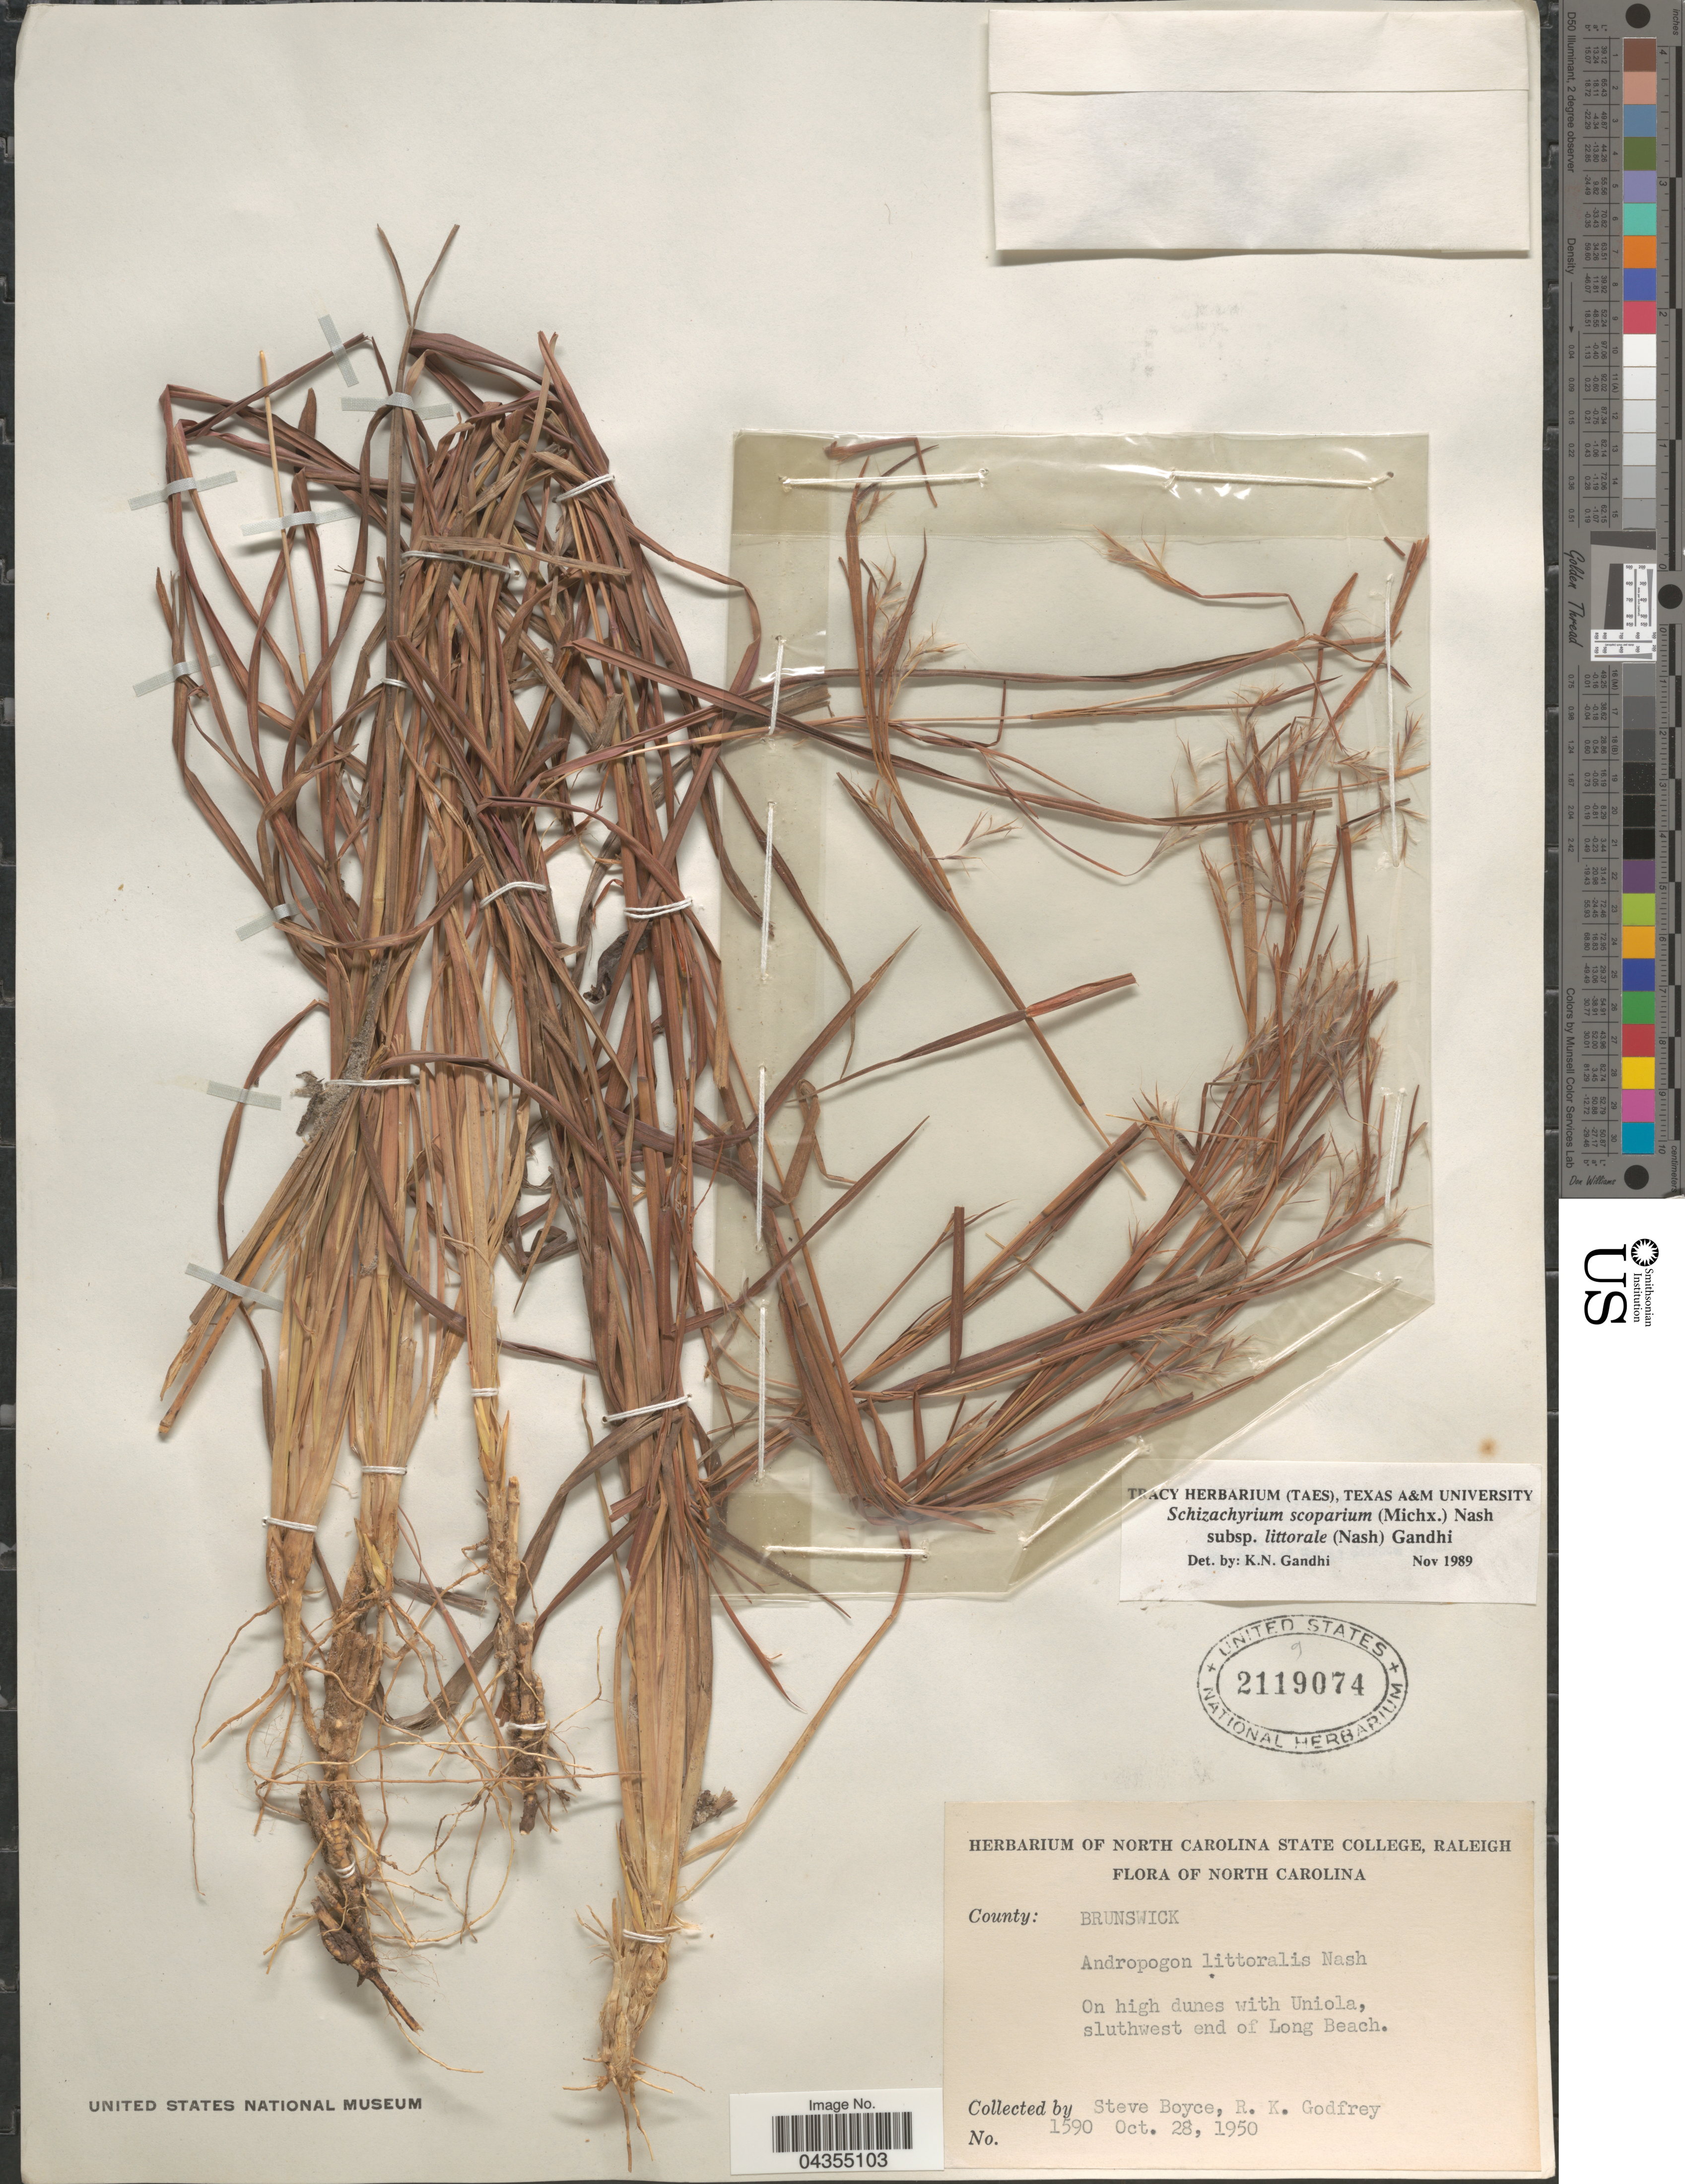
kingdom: Plantae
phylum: Tracheophyta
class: Liliopsida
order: Poales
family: Poaceae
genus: Schizachyrium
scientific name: Schizachyrium scoparium var. littorale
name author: (Nash) Gould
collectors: S. Boyce & R. K. Godfrey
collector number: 1590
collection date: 1950-10-28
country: United States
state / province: North Carolina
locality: County: Brunswick. On high dunes with Uniola, southwest end of Long Beach.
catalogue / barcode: US 2119074